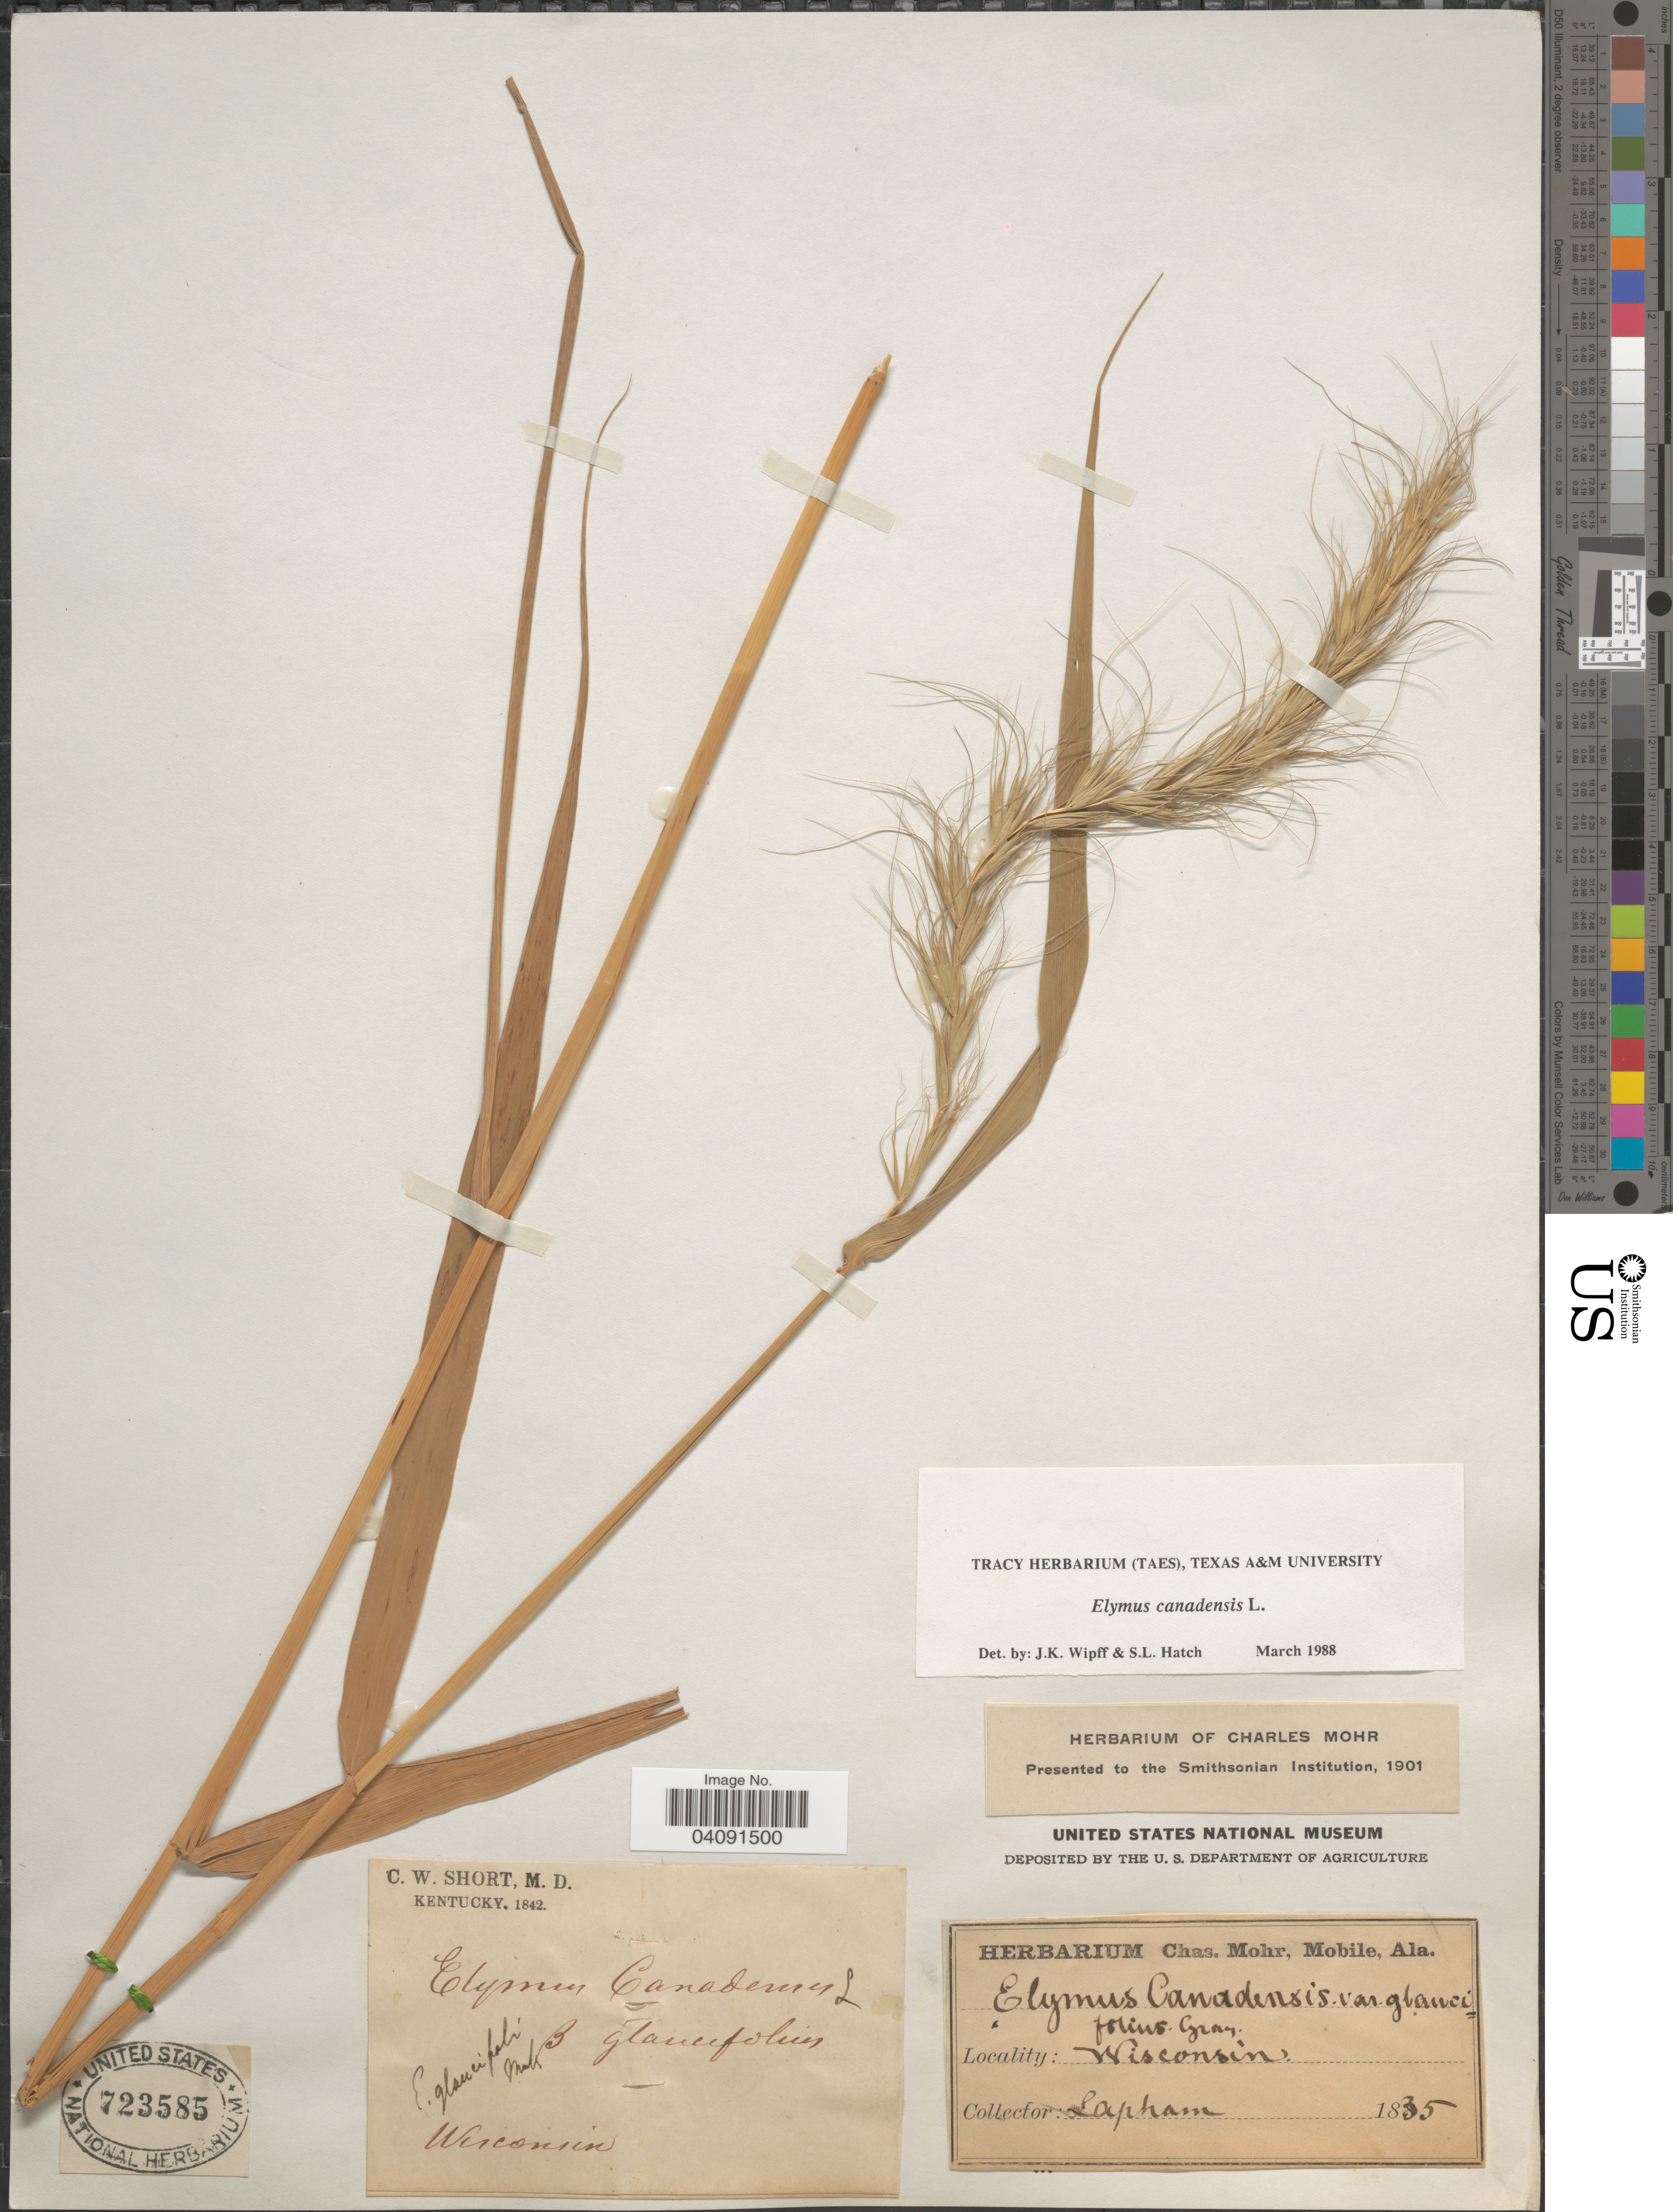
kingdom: Plantae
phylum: Tracheophyta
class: Liliopsida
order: Poales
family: Poaceae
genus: Elymus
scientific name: Elymus canadensis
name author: L.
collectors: Lapham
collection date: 1835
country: United States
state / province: Wisconsin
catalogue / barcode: US 723585